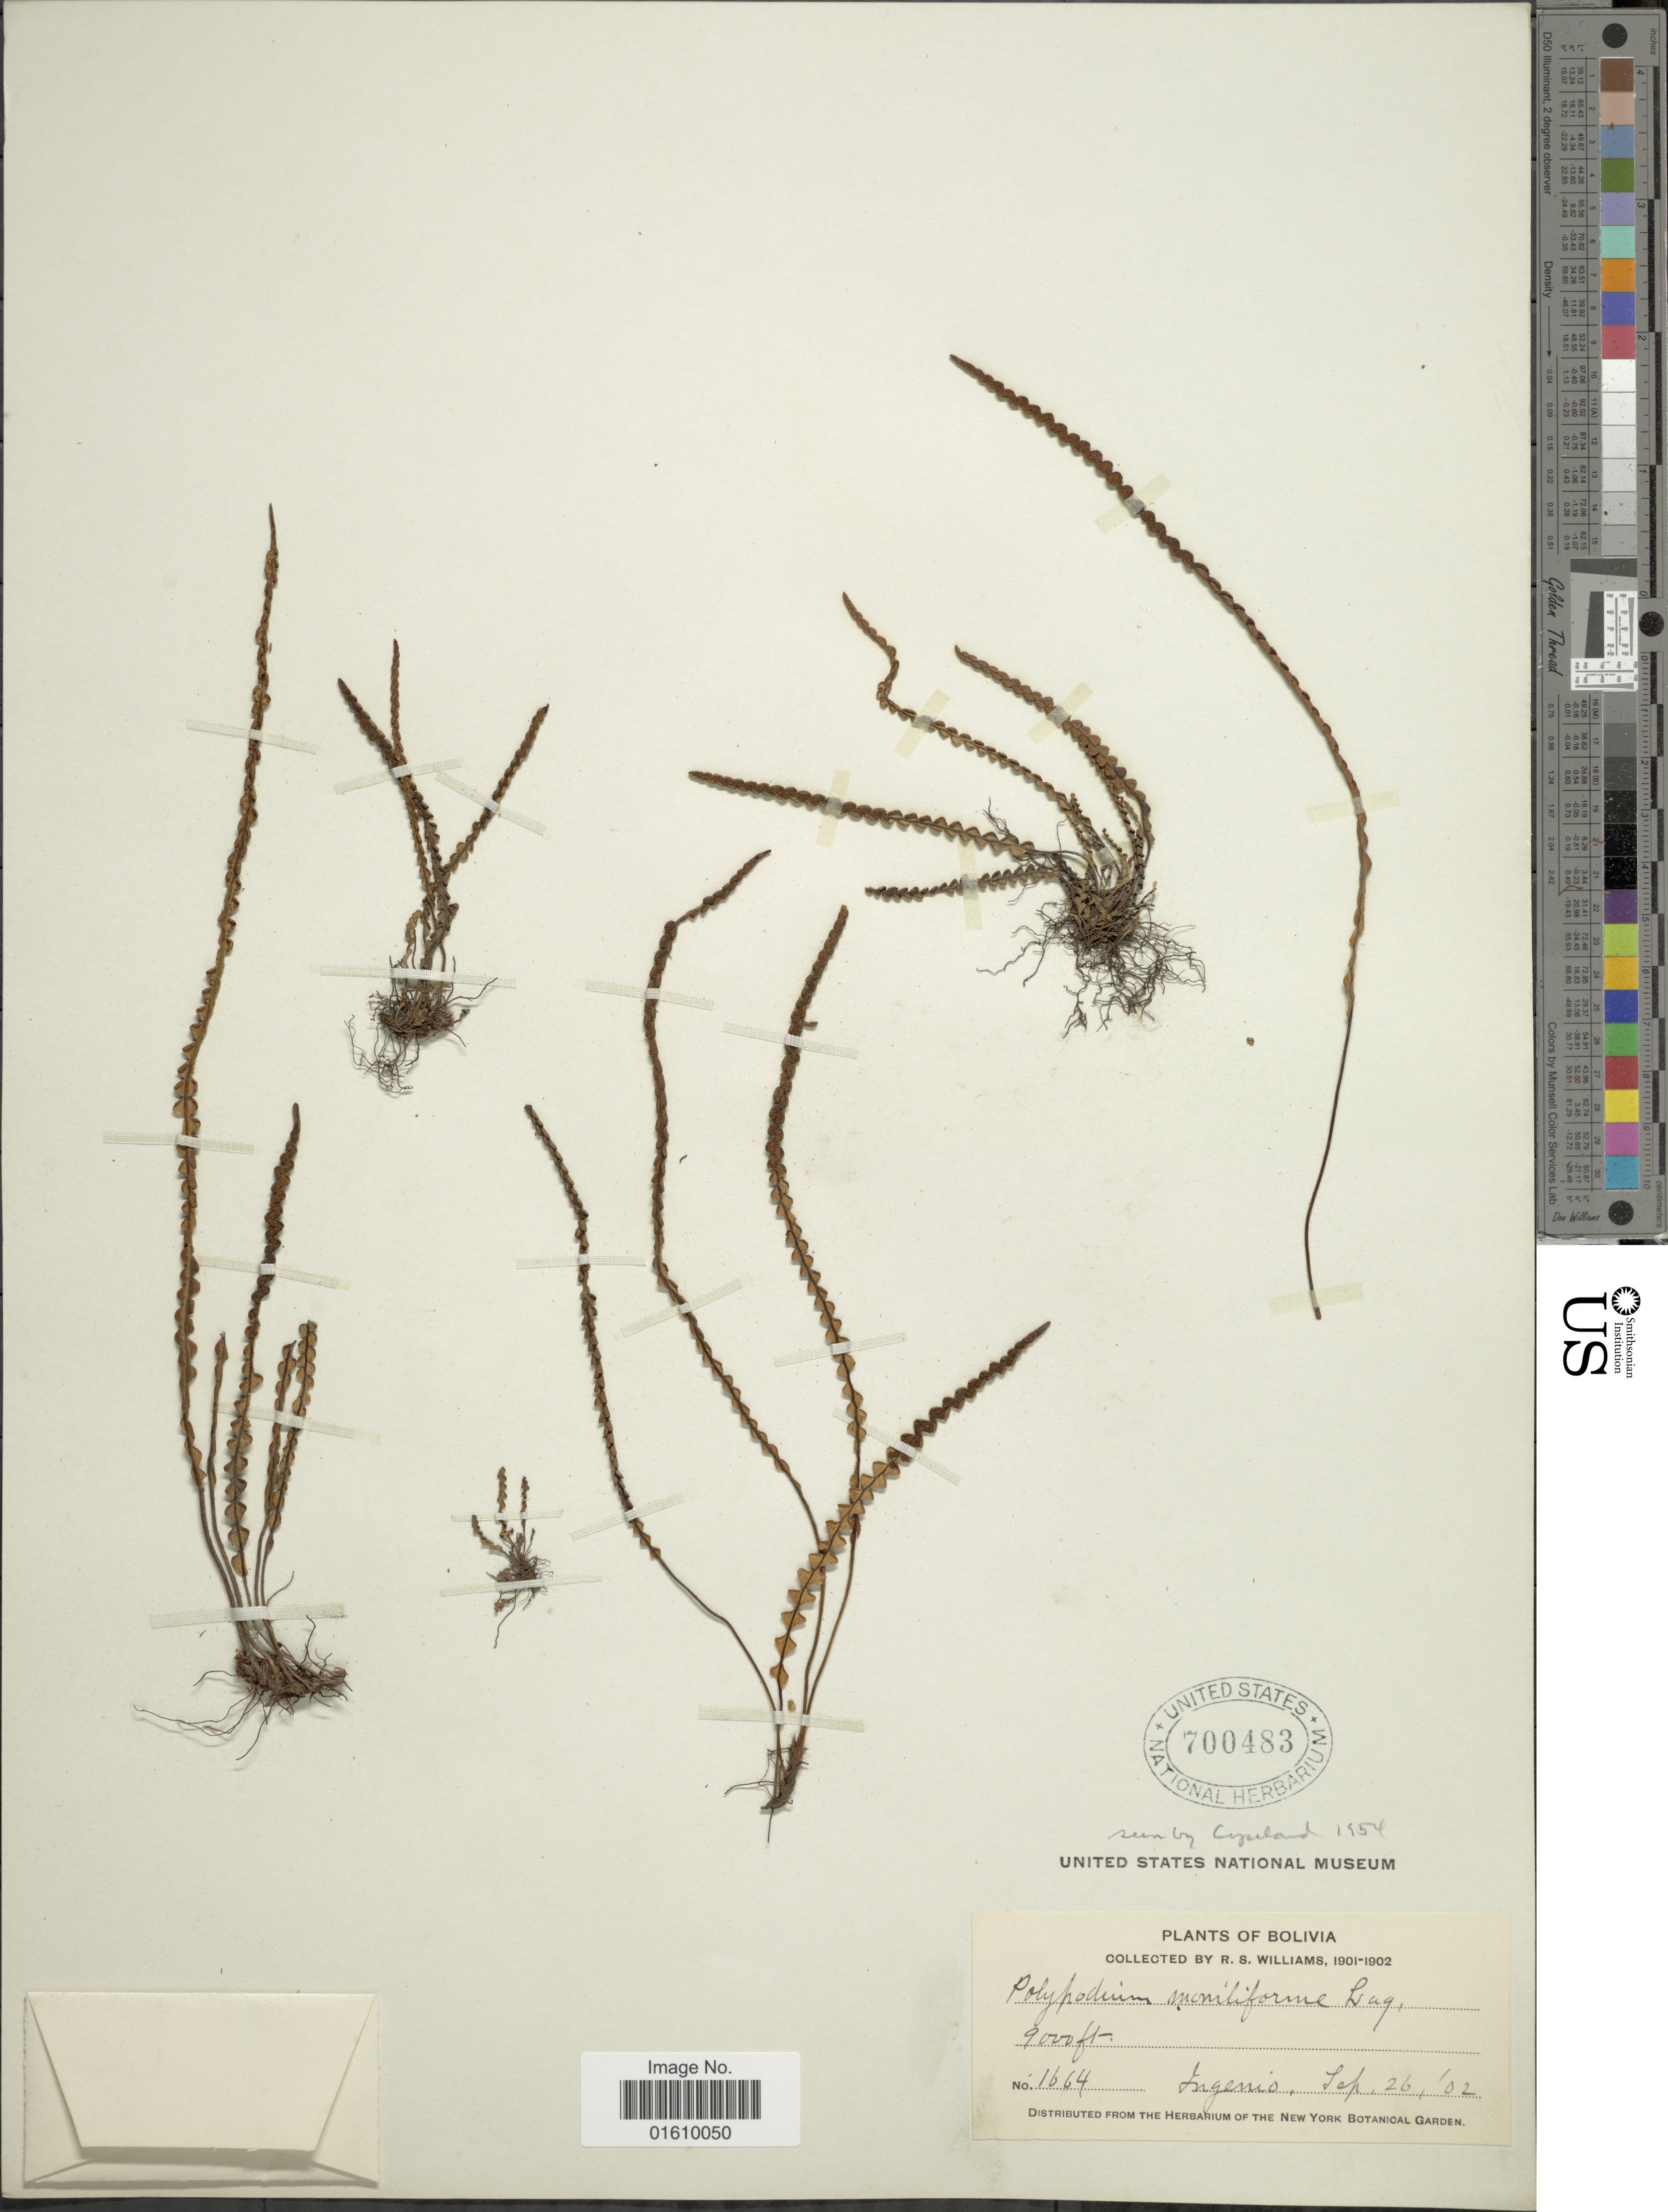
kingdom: Plantae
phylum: Tracheophyta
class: Polypodiopsida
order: Polypodiales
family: Polypodiaceae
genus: Melpomene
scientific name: Melpomene moniliformis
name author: (Lag. ex Sw.) A.R. Sm. & R.C. Moran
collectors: R. S. Williams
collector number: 1664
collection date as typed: Sep. 26, '02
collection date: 1902-09-26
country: Bolivia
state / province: La Páz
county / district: Larecaja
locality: Ingenio (near Yani)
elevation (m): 2743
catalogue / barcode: US 700483